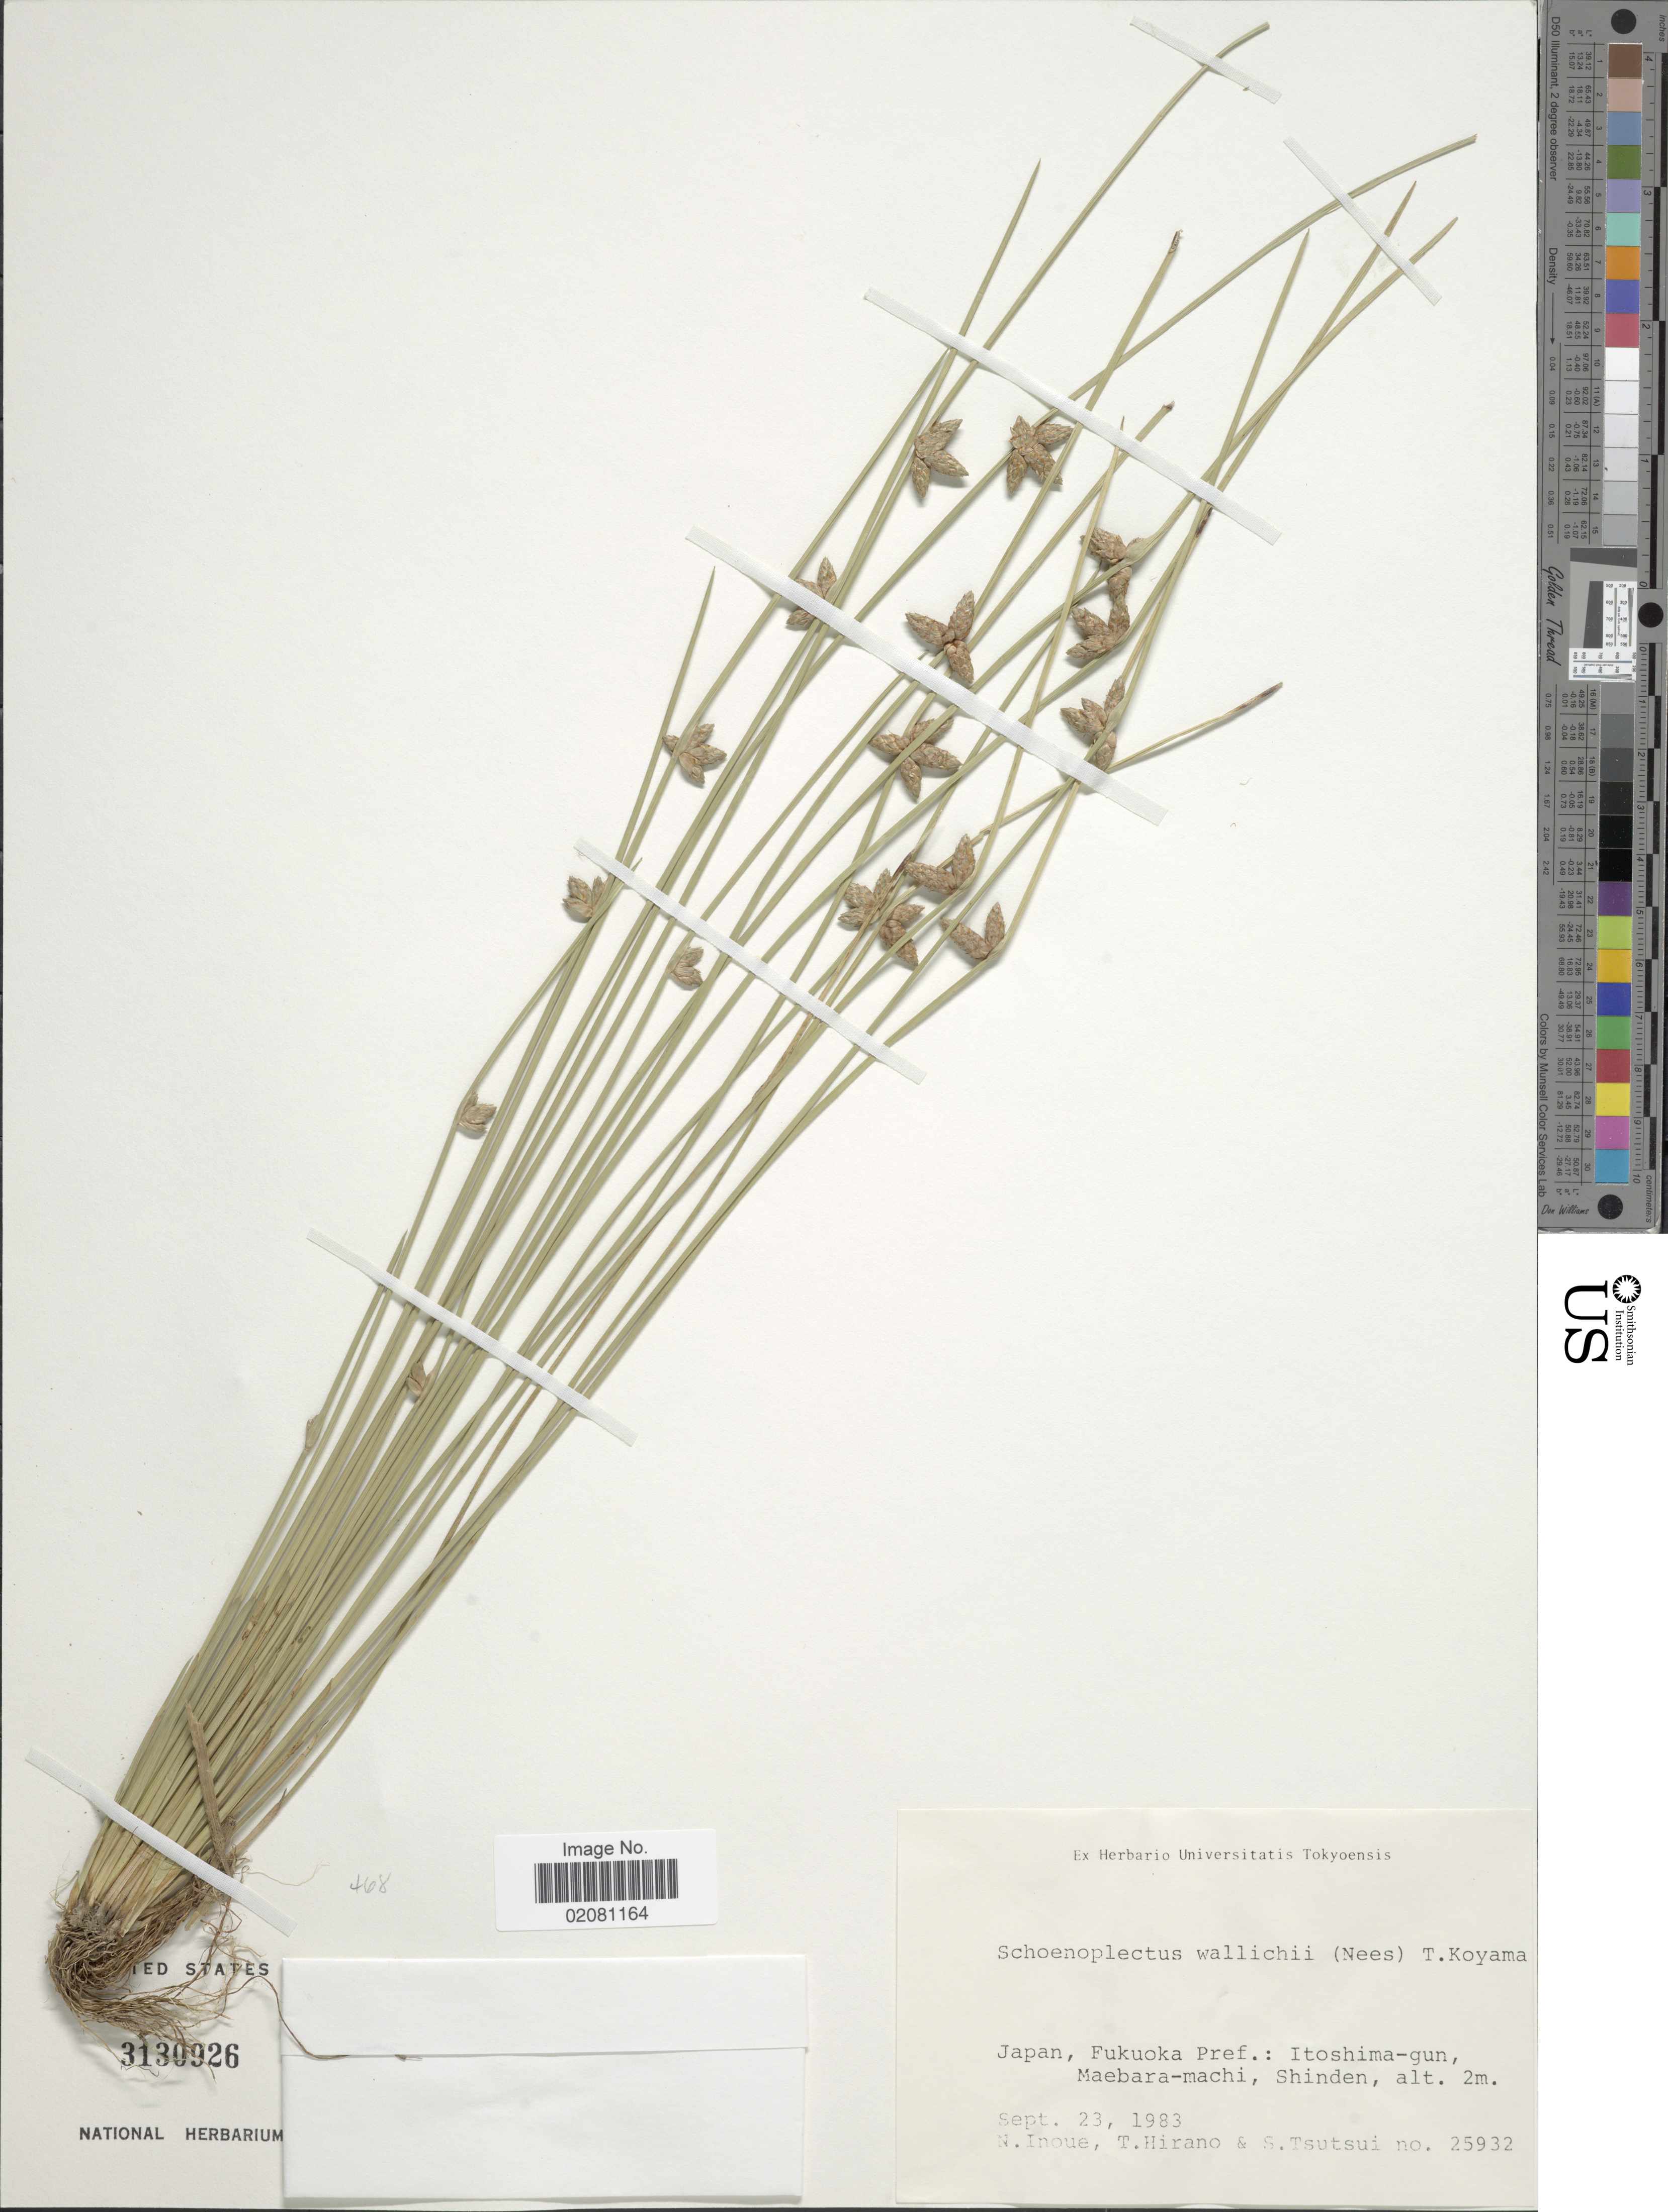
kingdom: Plantae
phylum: Tracheophyta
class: Liliopsida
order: Poales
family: Cyperaceae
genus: Schoenoplectus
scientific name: Schoenoplectus wallichii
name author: (Nees) T. Koyama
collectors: N. Inoue, T. Hirano & S. Tsutsui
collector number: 25932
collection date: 1983-09-23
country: Japan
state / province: Hukuoka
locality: Japan, Fukuoaka Pref. Itoshima-gun, Maebara-machi, Shinden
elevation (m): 2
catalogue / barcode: US 3130926